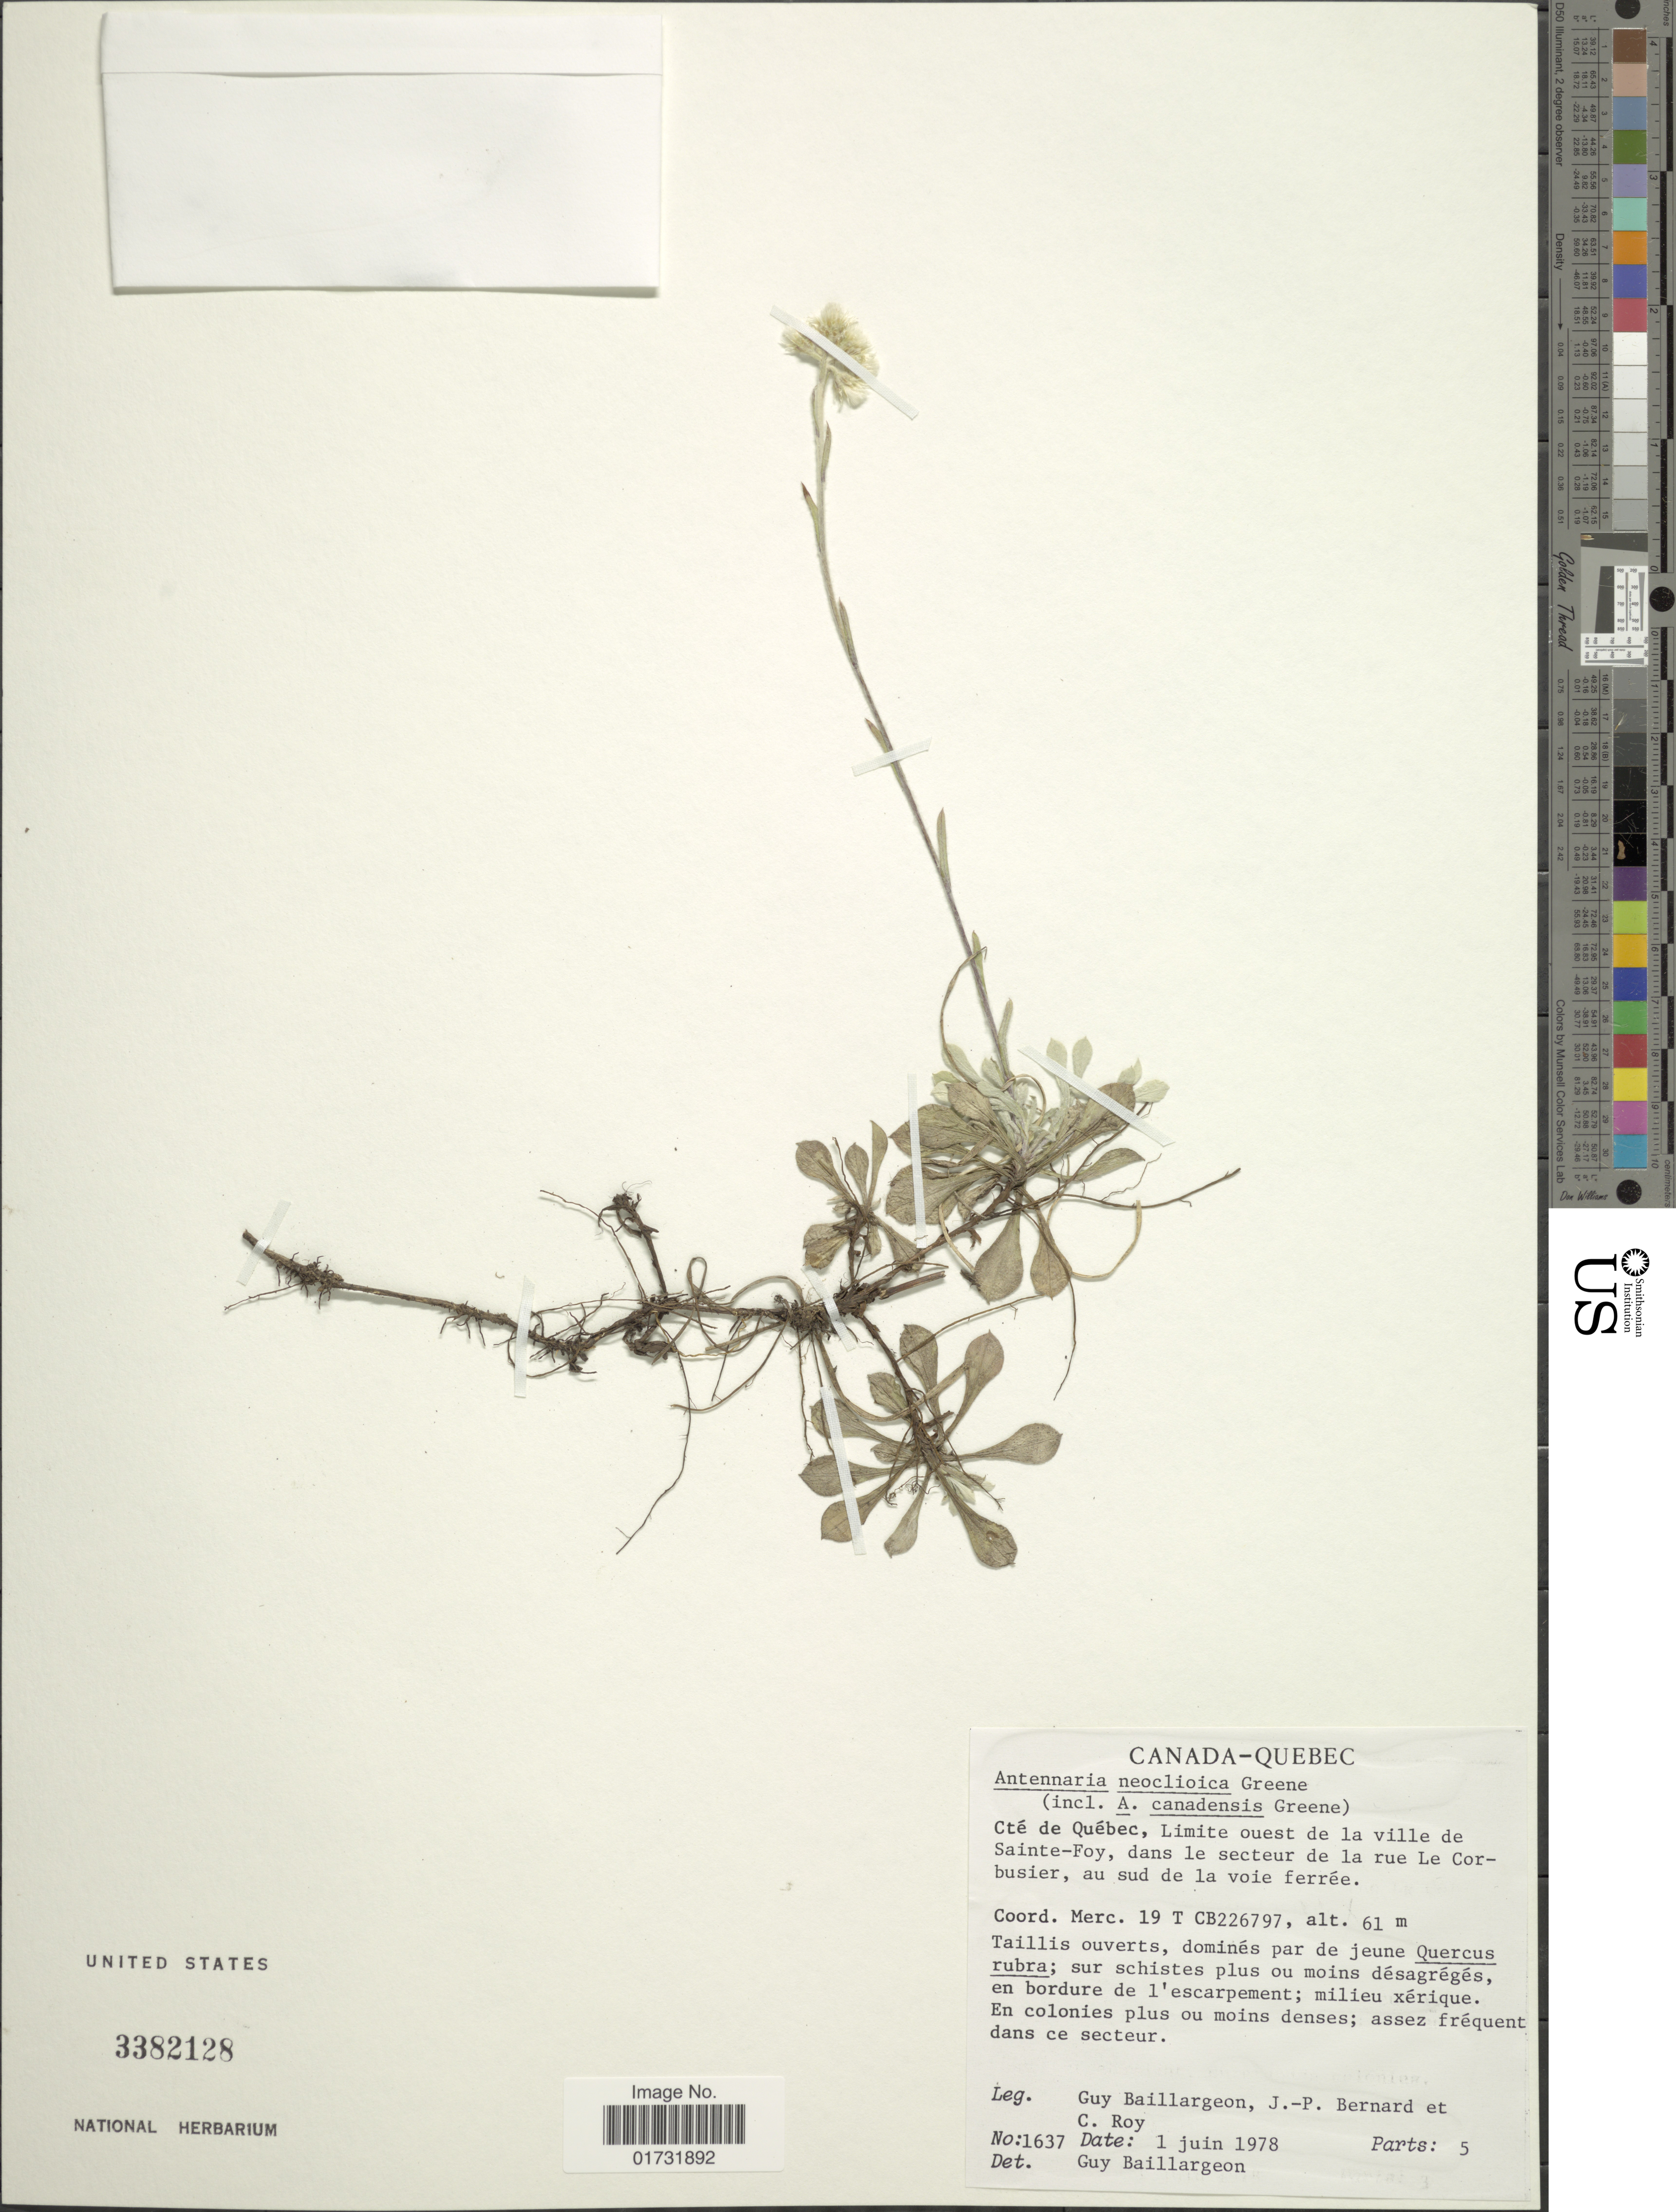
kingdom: Plantae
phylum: Tracheophyta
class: Magnoliopsida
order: Asterales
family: Asteraceae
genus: Antennaria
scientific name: Antennaria neodioica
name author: Greene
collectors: G. Baillargeon, J.-P. Bernard & C. Roy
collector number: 1637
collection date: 1978-06-01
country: Canada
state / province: Quebec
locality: Limite ouest de la ville de Sainte -Foy, dans le secteur de la rue Le Corbusier, au sud de la voie ferrée. Coord. Merc. 19 T CB226797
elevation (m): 61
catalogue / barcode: US 3382128